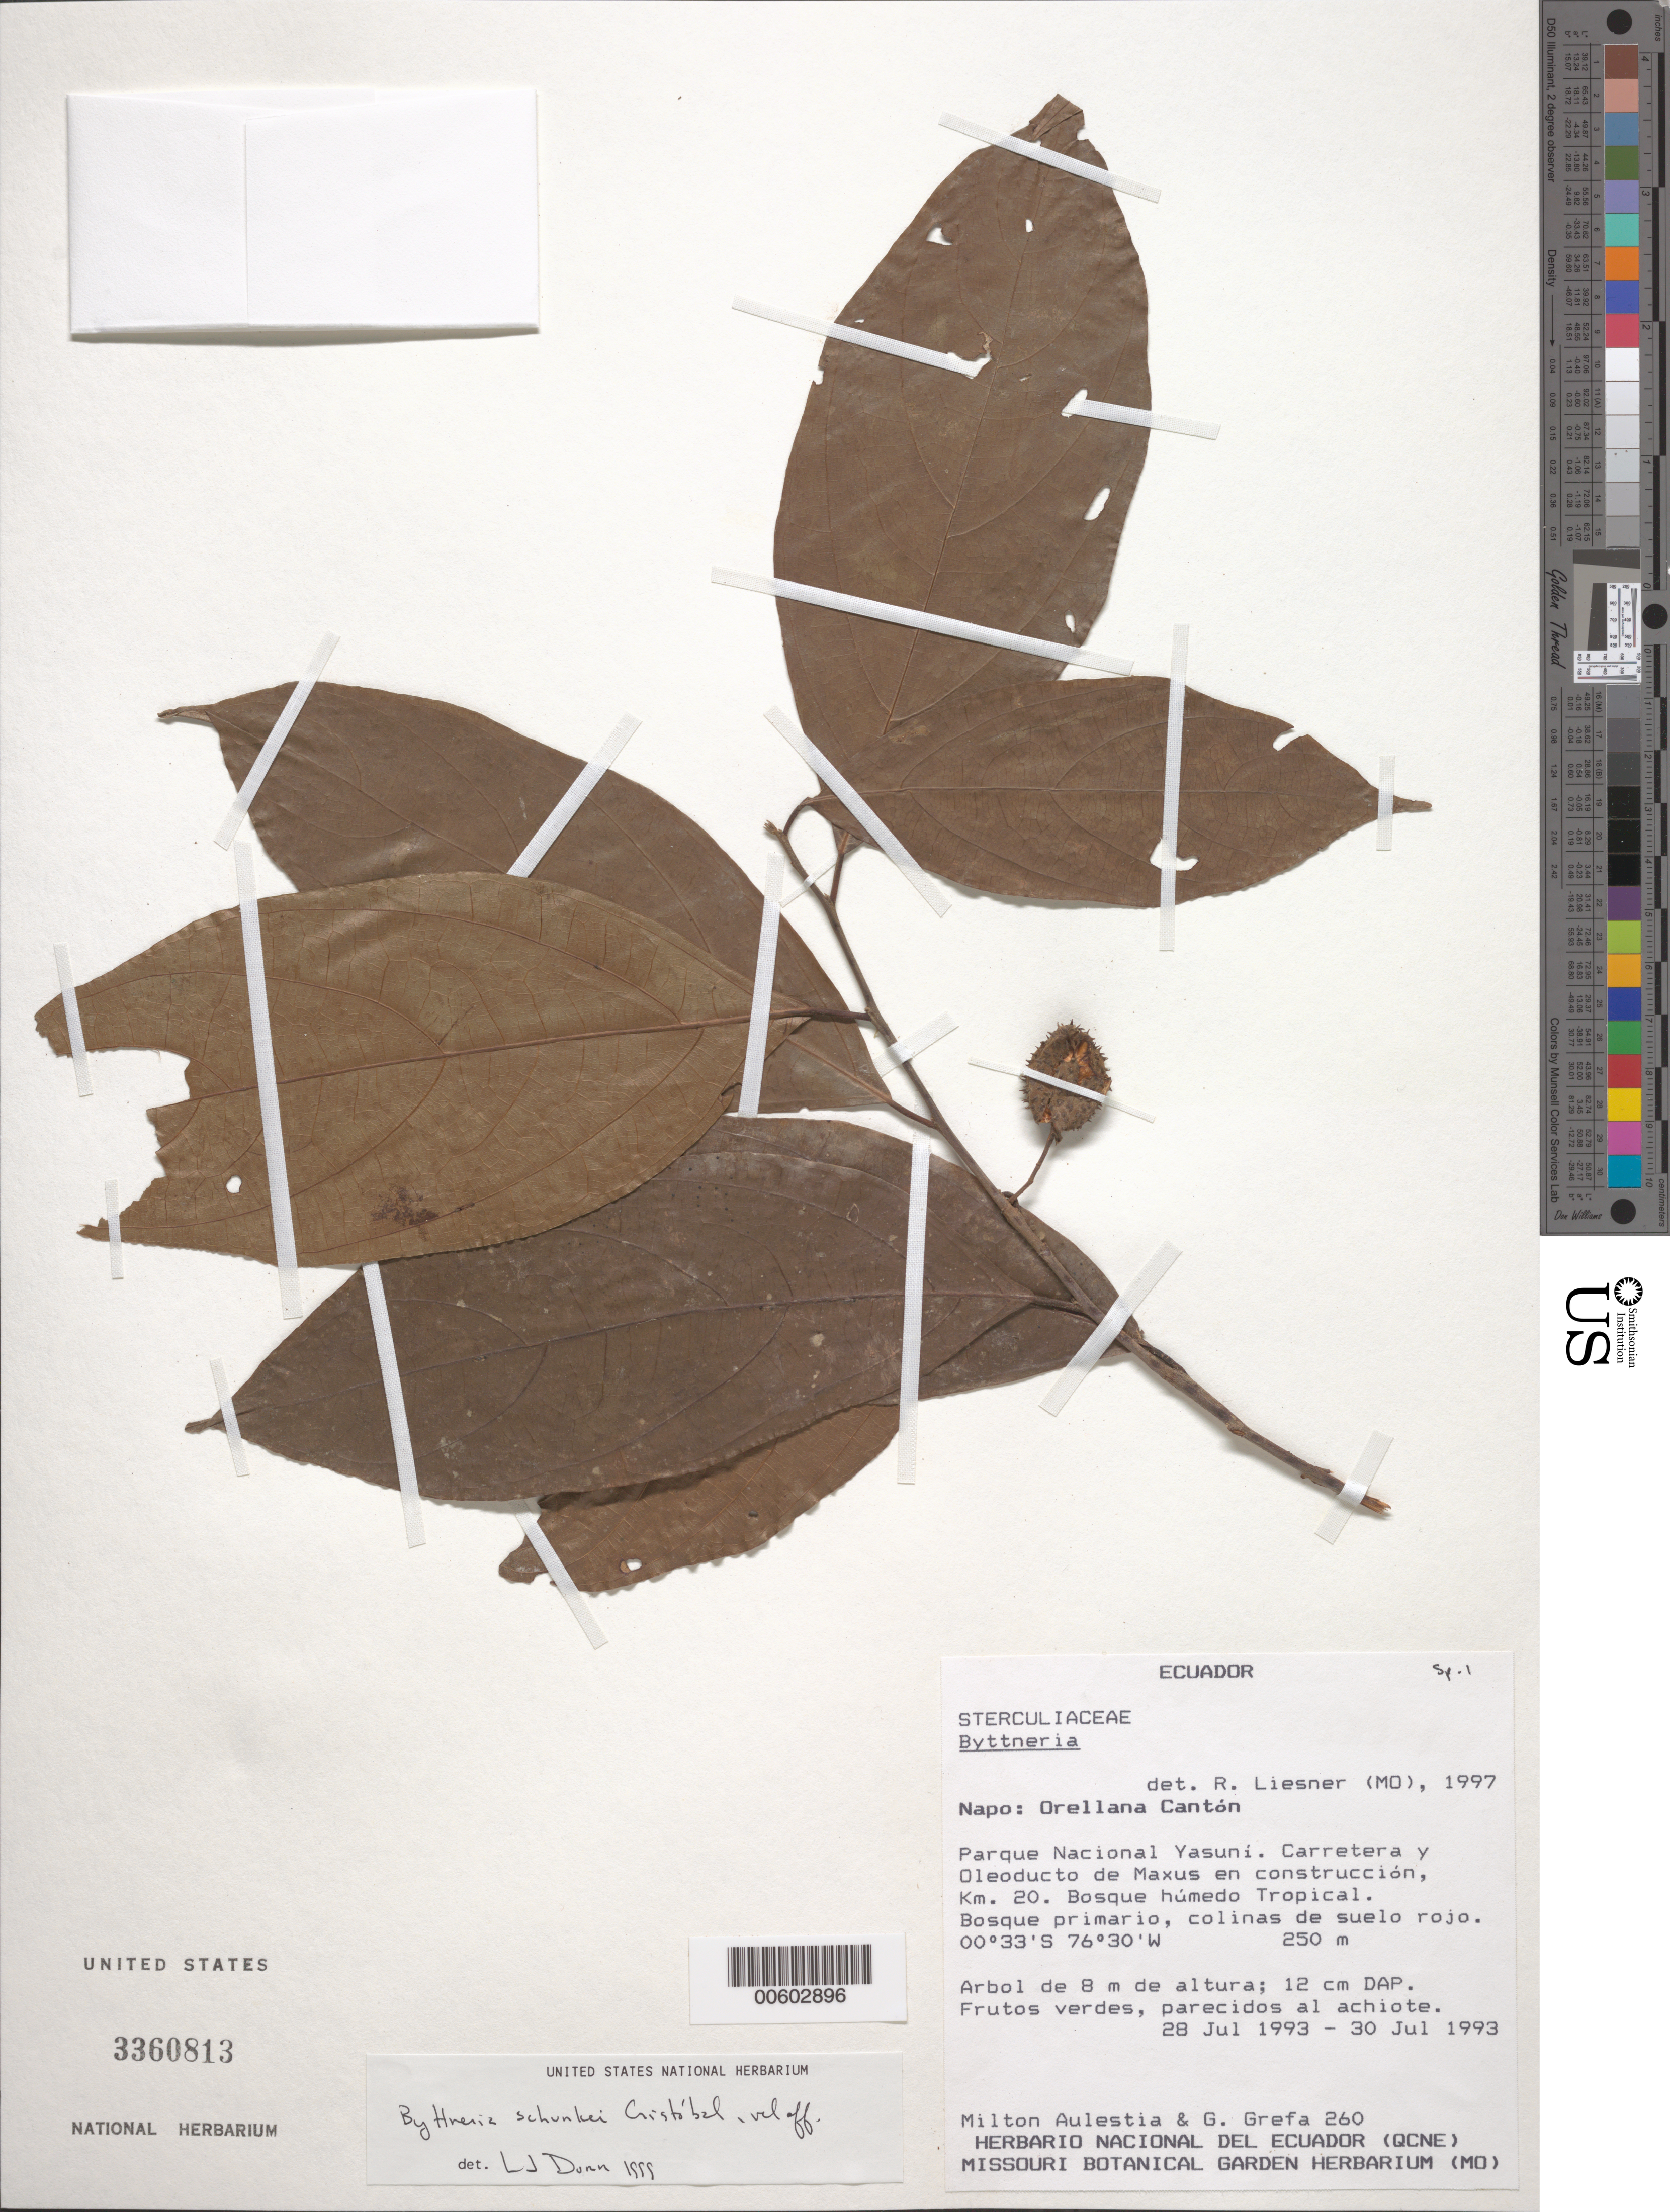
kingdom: Plantae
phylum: Tracheophyta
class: Magnoliopsida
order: Malvales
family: Malvaceae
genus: Byttneria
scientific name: Byttneria schunkei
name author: Cristóbal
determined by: Dorr, L. J., (BOT), Smithsonian Institution - National Museum of Natural History (UNITED STATES)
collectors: M. Aulestia & G. Grefa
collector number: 260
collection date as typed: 28 Jul 1993 to 30 Jul 1993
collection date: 1993-07-28/1993-07-30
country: Ecuador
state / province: Napo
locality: Orellana Cantón. Parque Nacional Yasuní, Carretera y oleoducto de Maxus en construcción, km 20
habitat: Bosque húmedo tropical, bosque primario, colinas de suelo rojo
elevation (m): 250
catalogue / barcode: US 3360813